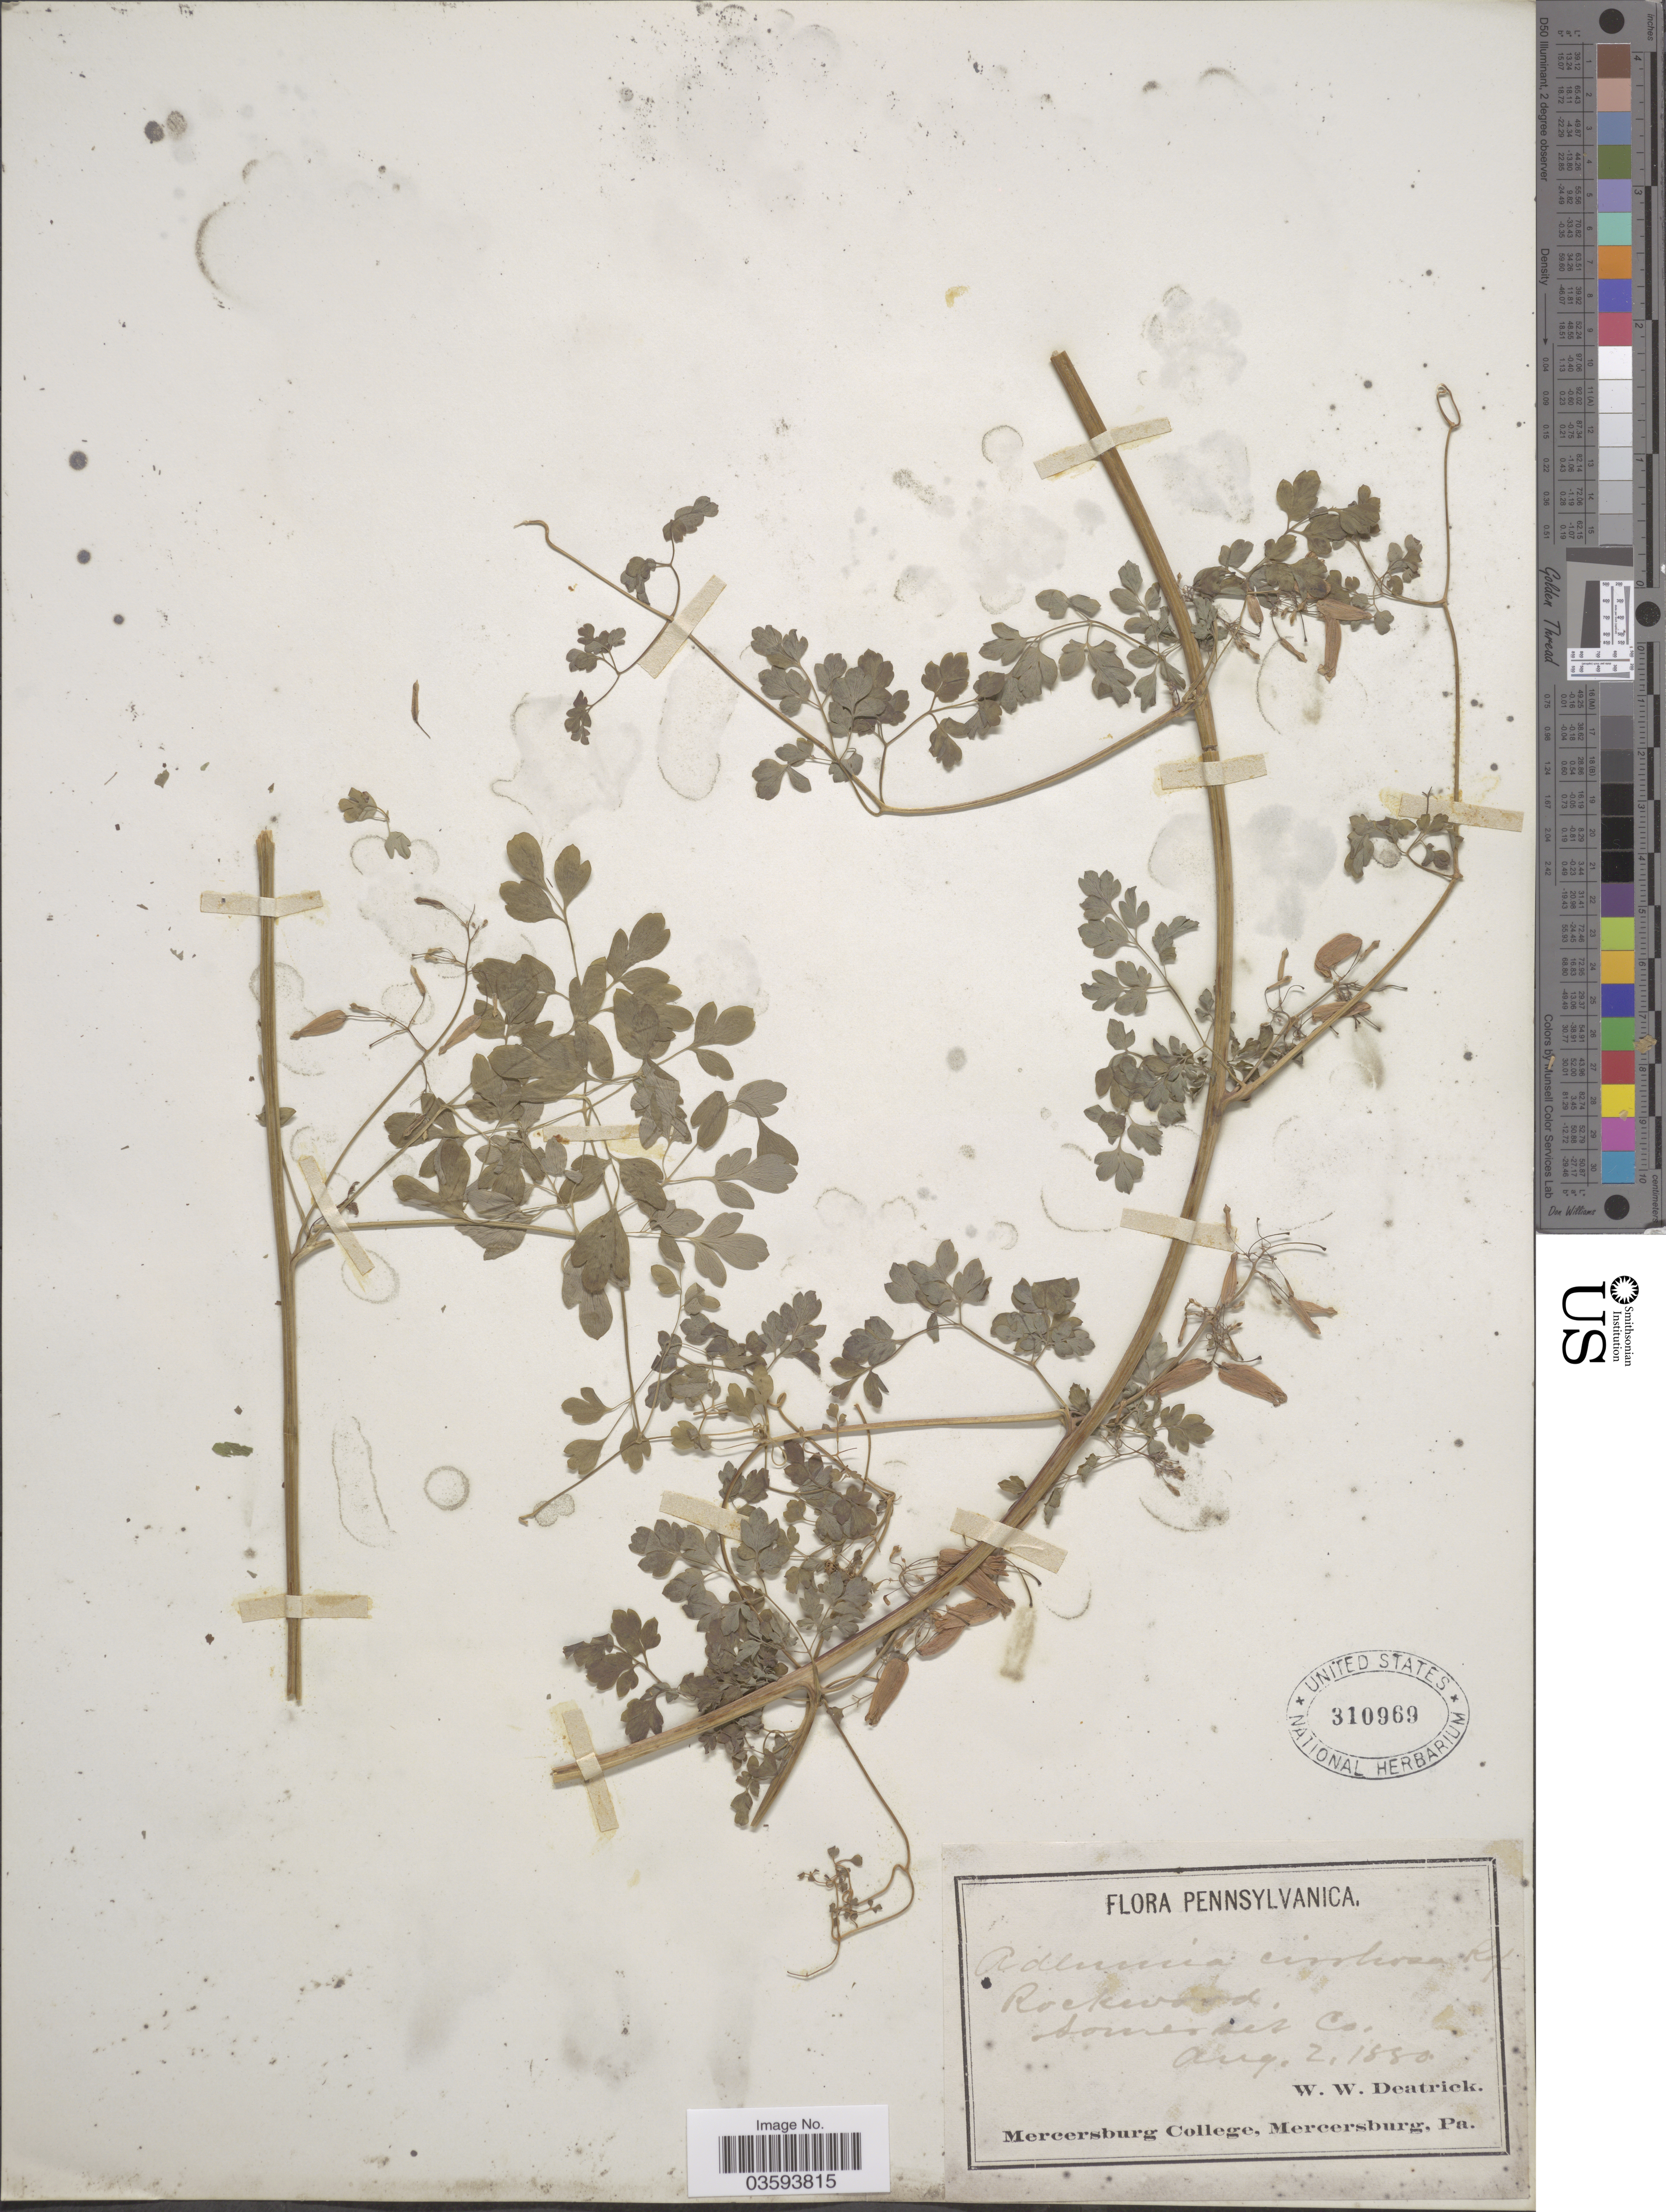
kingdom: Plantae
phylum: Tracheophyta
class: Magnoliopsida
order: Ranunculales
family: Papaveraceae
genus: Adlumia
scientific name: Adlumia fungosa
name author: (Aiton) Greene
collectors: W. Deatrick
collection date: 1880-08-02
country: United States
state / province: Pennsylvania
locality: Rockwood, Somerset Co.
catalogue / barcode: US 310969